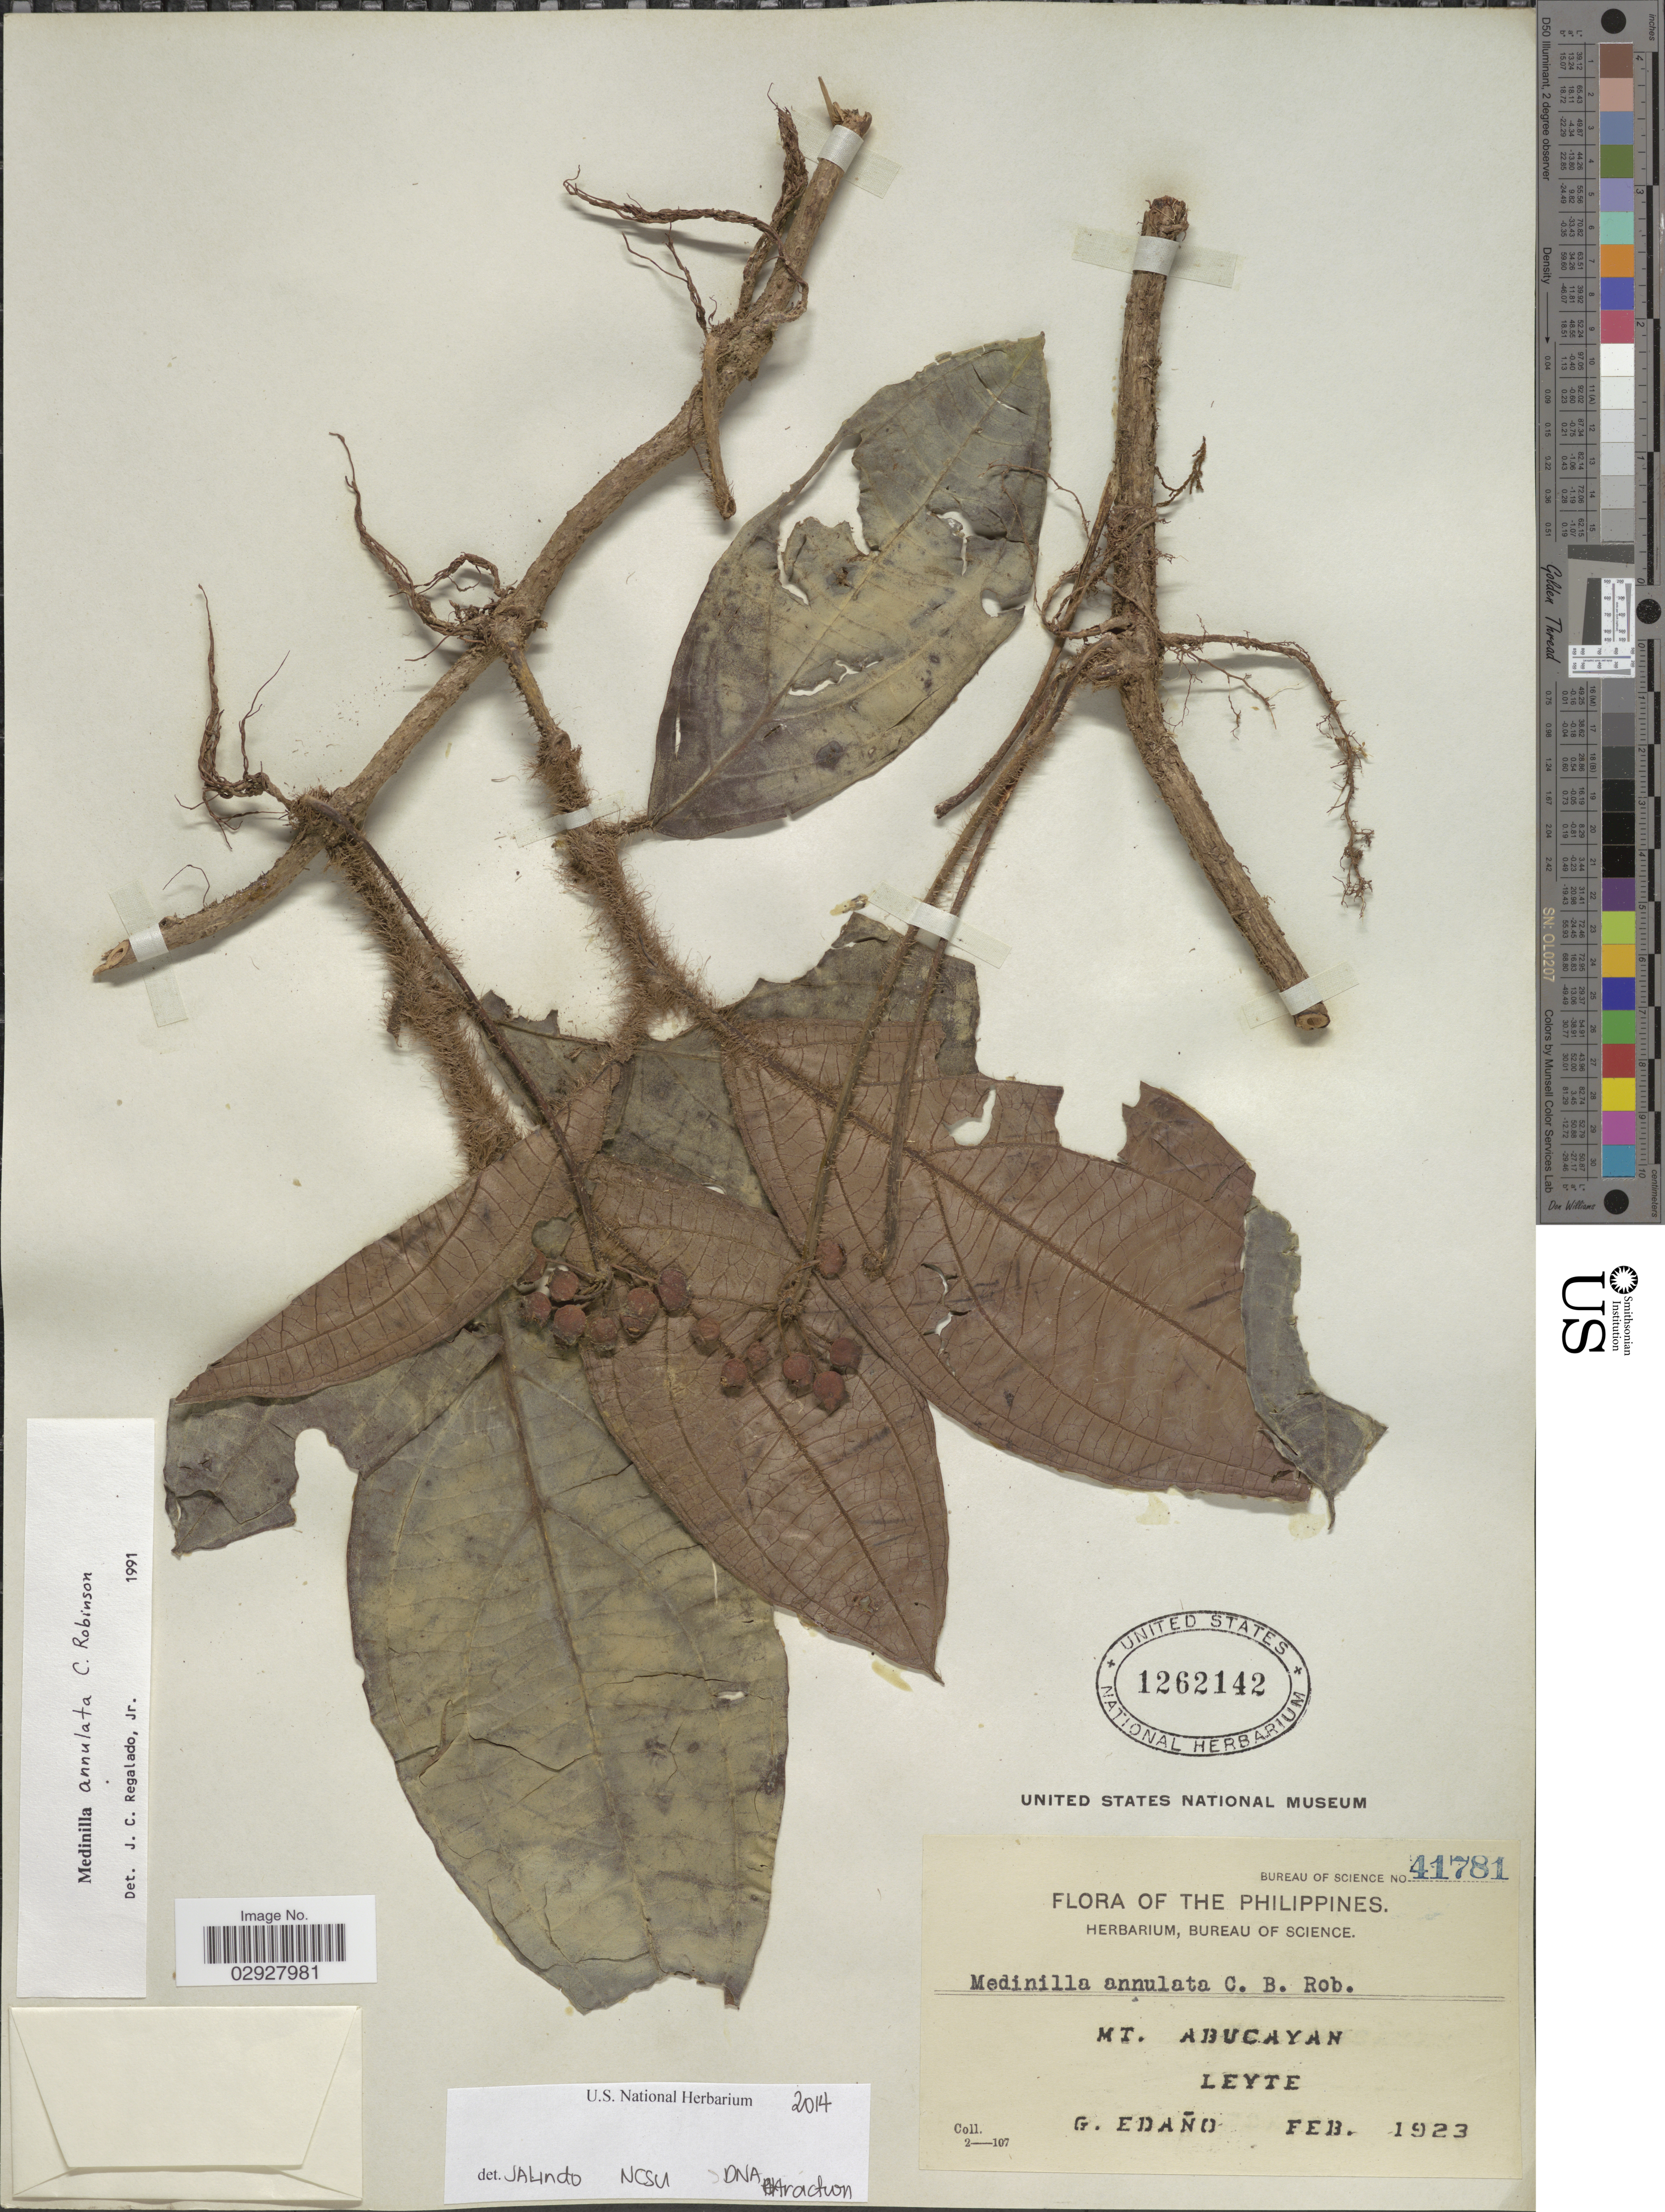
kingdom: Plantae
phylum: Tracheophyta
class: Magnoliopsida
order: Myrtales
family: Melastomataceae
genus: Medinilla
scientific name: Medinilla annulata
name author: C.B. Rob.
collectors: G. Edaño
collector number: Bureau of Science 41781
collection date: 1923-02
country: Philippines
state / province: Eastern Visayas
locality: Mt. Abucayan, Leyte.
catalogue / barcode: US 1262142